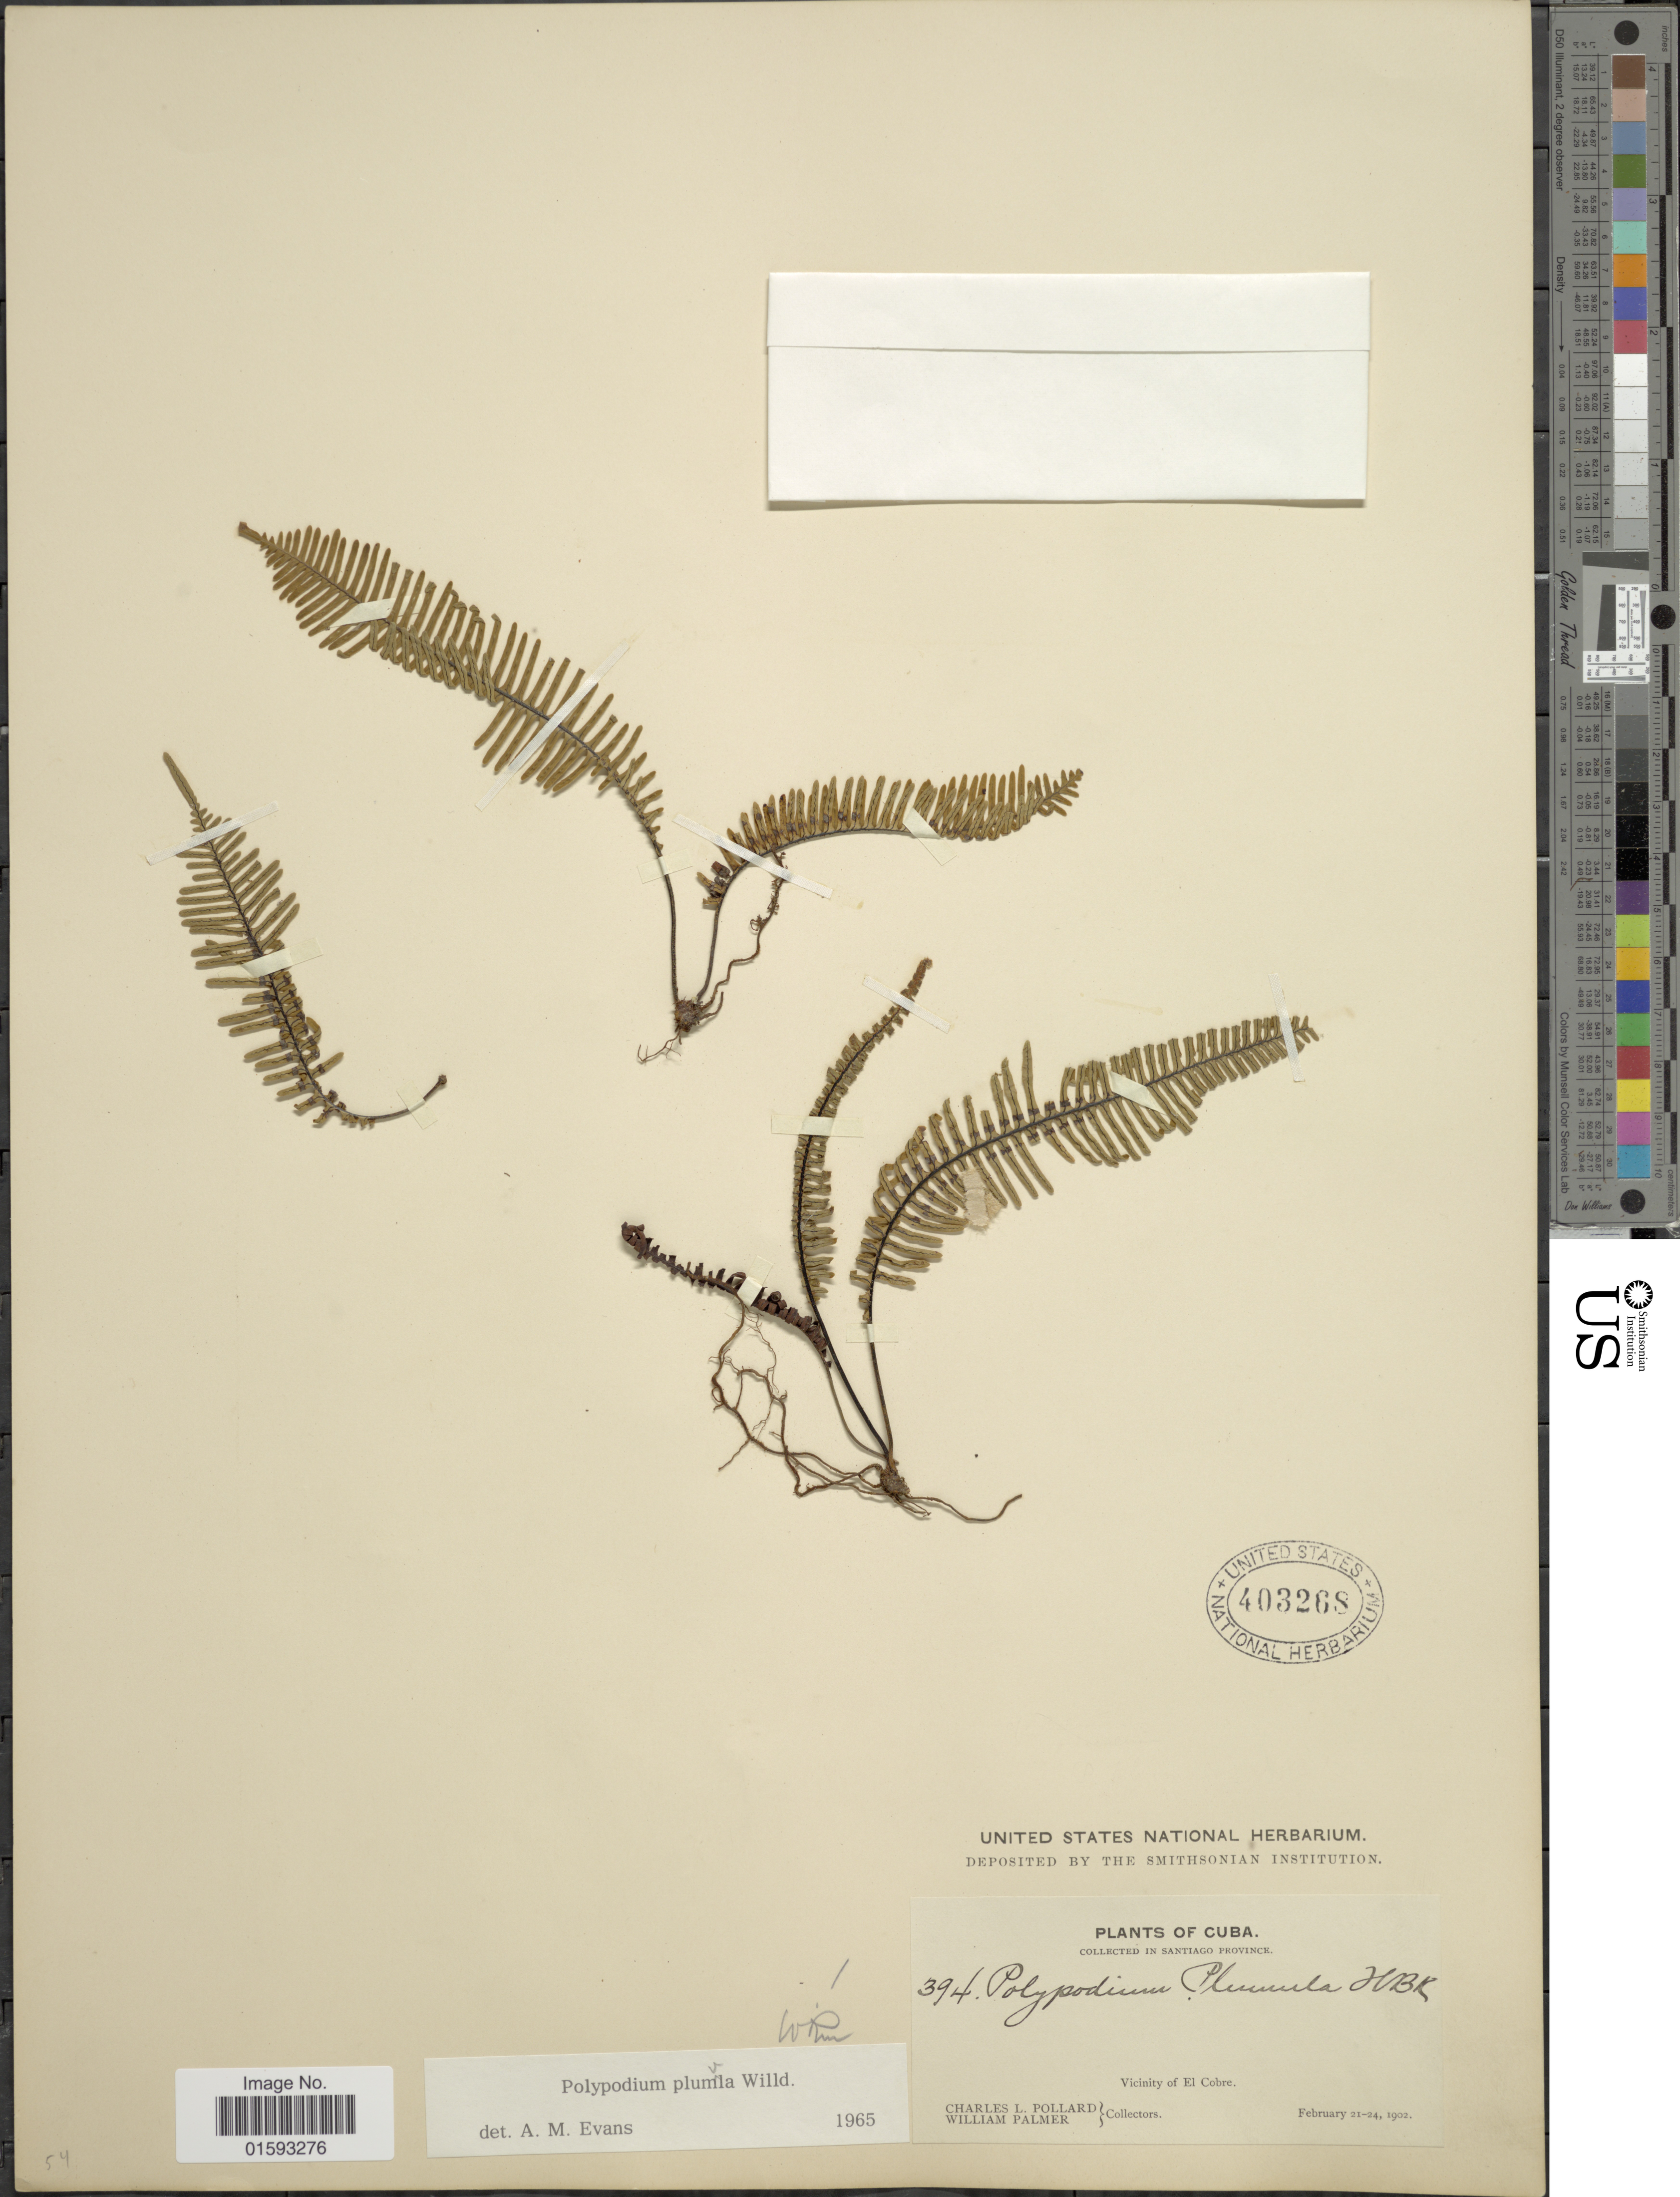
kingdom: Plantae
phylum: Tracheophyta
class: Polypodiopsida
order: Polypodiales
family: Polypodiaceae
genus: Pecluma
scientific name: Pecluma plumula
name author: (Humb. & Bonpl. ex Willd.) M.G. Price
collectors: C. L. Pollard & W. Palmer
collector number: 394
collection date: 1902-02-21/1902-02-24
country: Cuba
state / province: Santiago de Cuba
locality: Vicinity of El Cobre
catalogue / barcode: US 403268